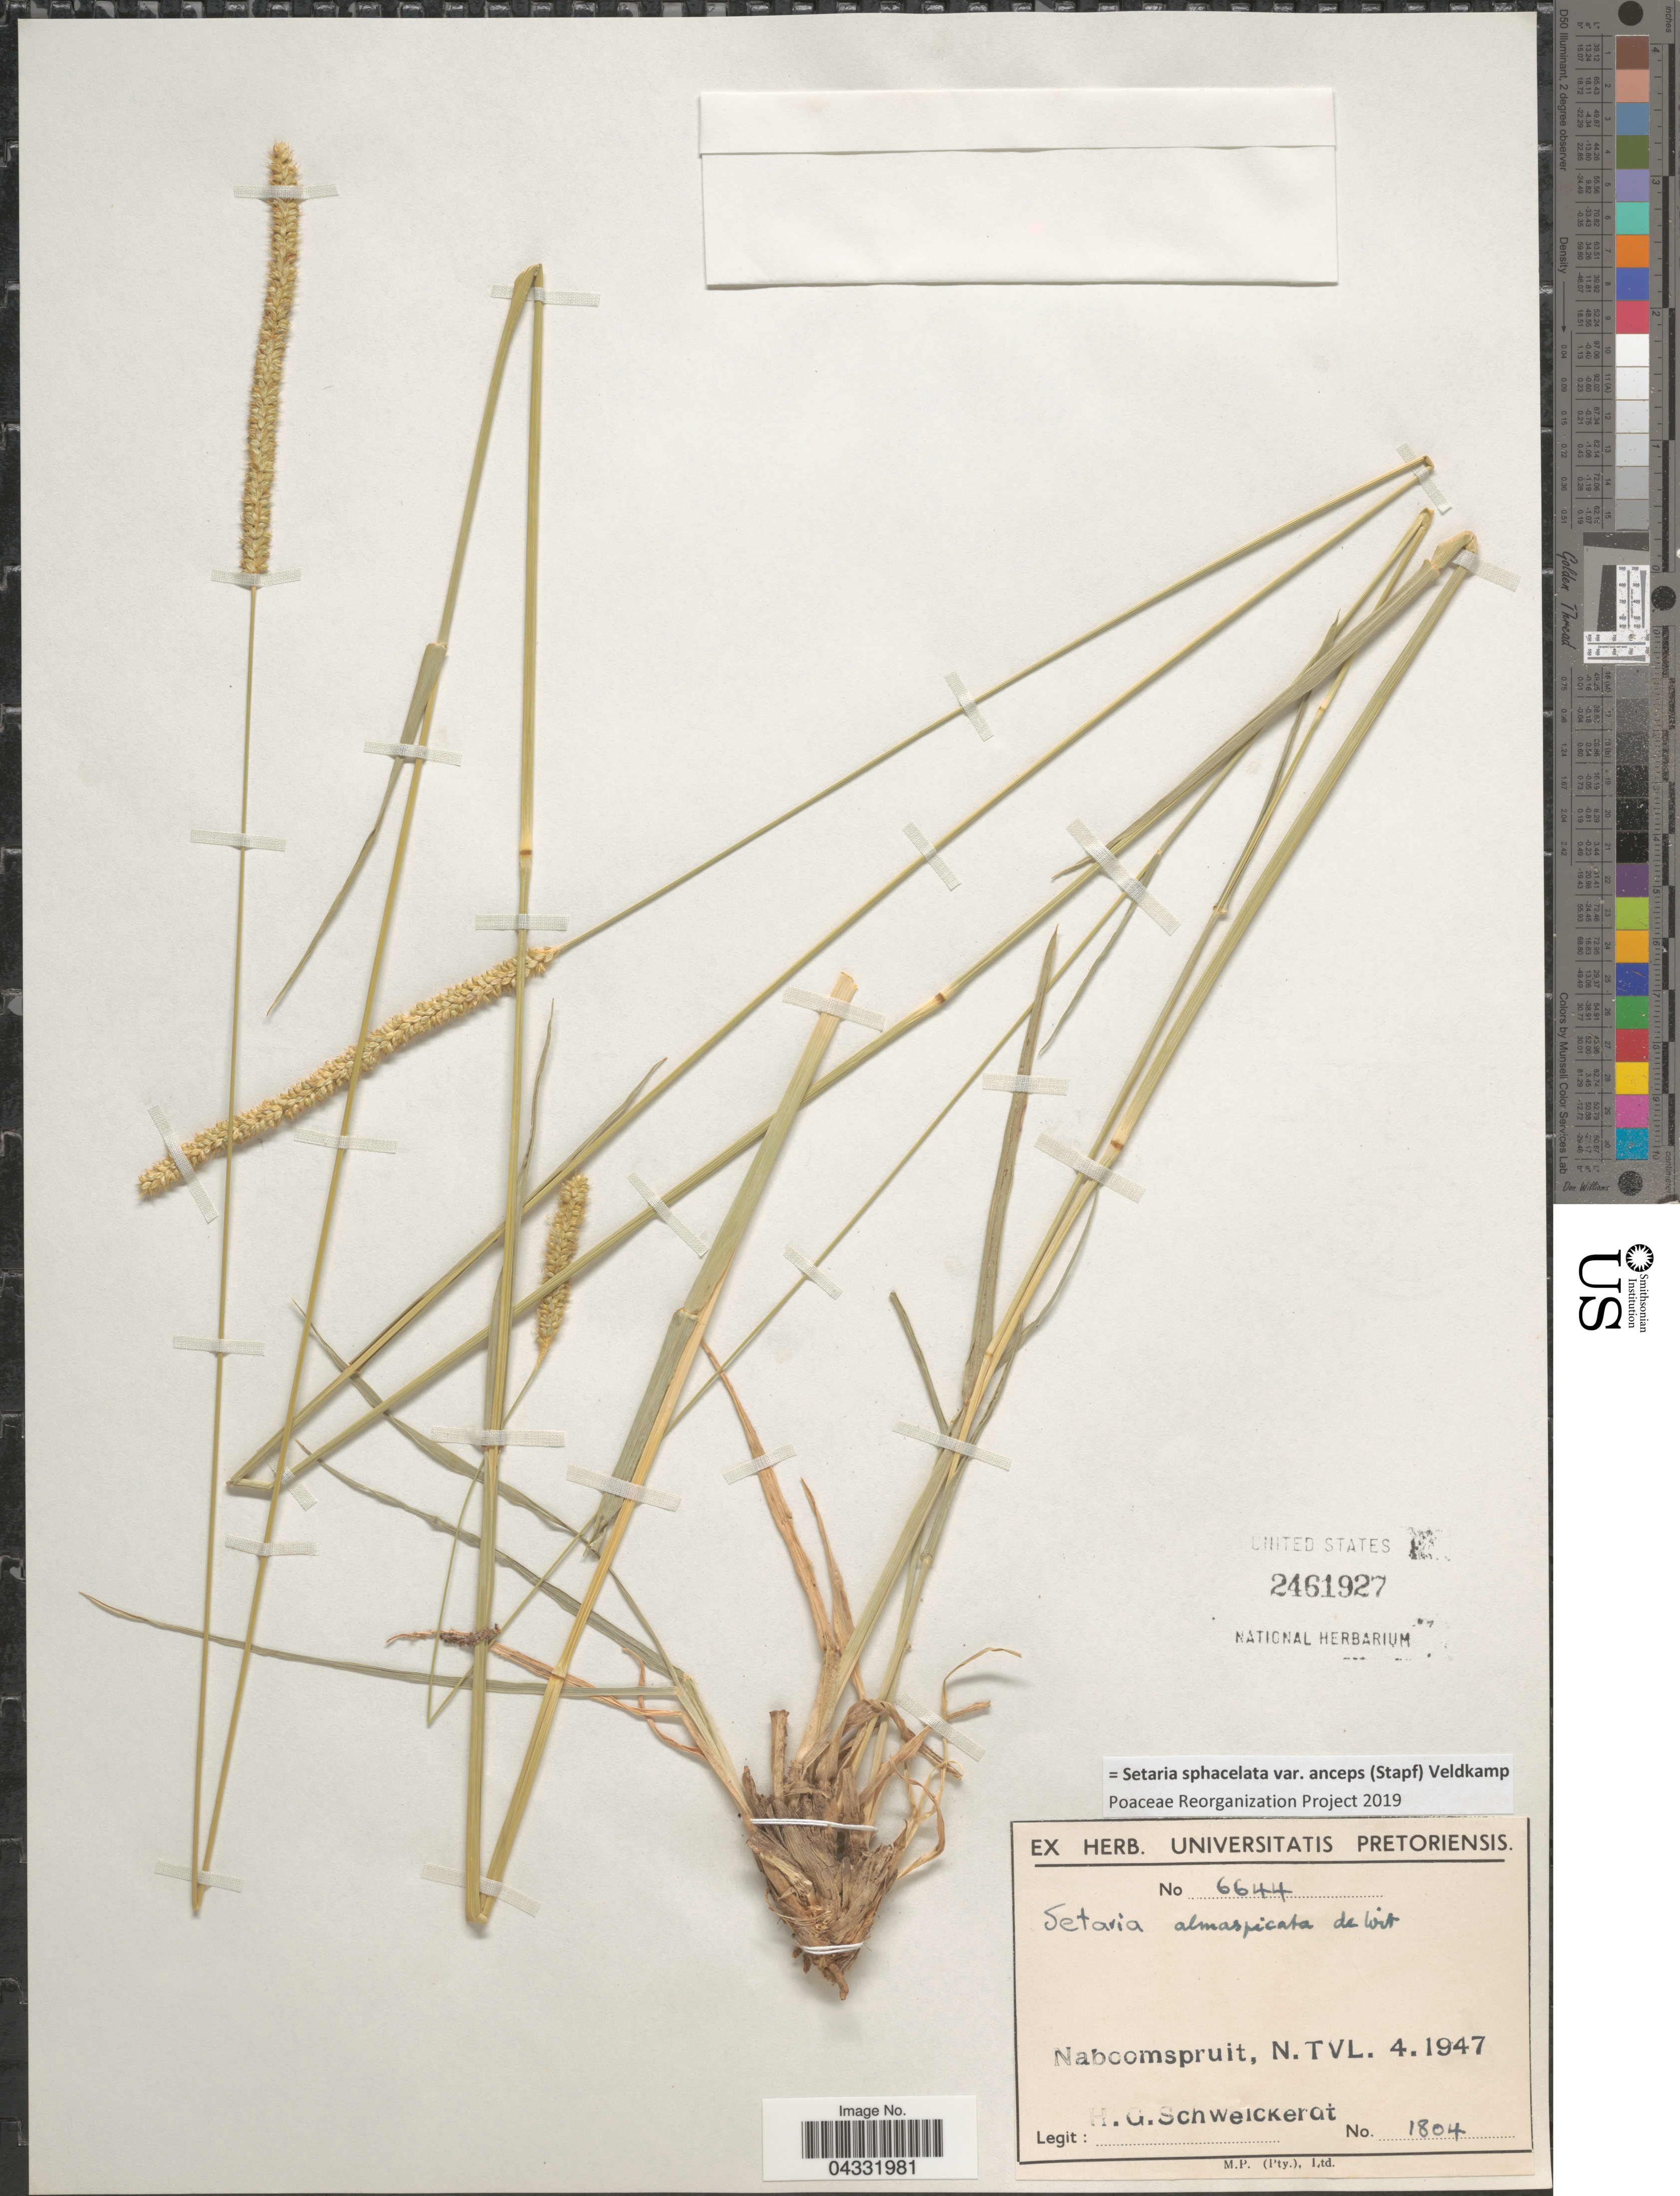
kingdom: Plantae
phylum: Tracheophyta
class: Liliopsida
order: Poales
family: Poaceae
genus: Setaria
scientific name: Setaria sphacelata var. anceps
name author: (Stapf) Veldkamp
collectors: H. Schweickerdt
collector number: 1804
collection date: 1947-04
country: South Africa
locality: Nabcomspruit, N. Tvl.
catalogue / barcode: US 2461927